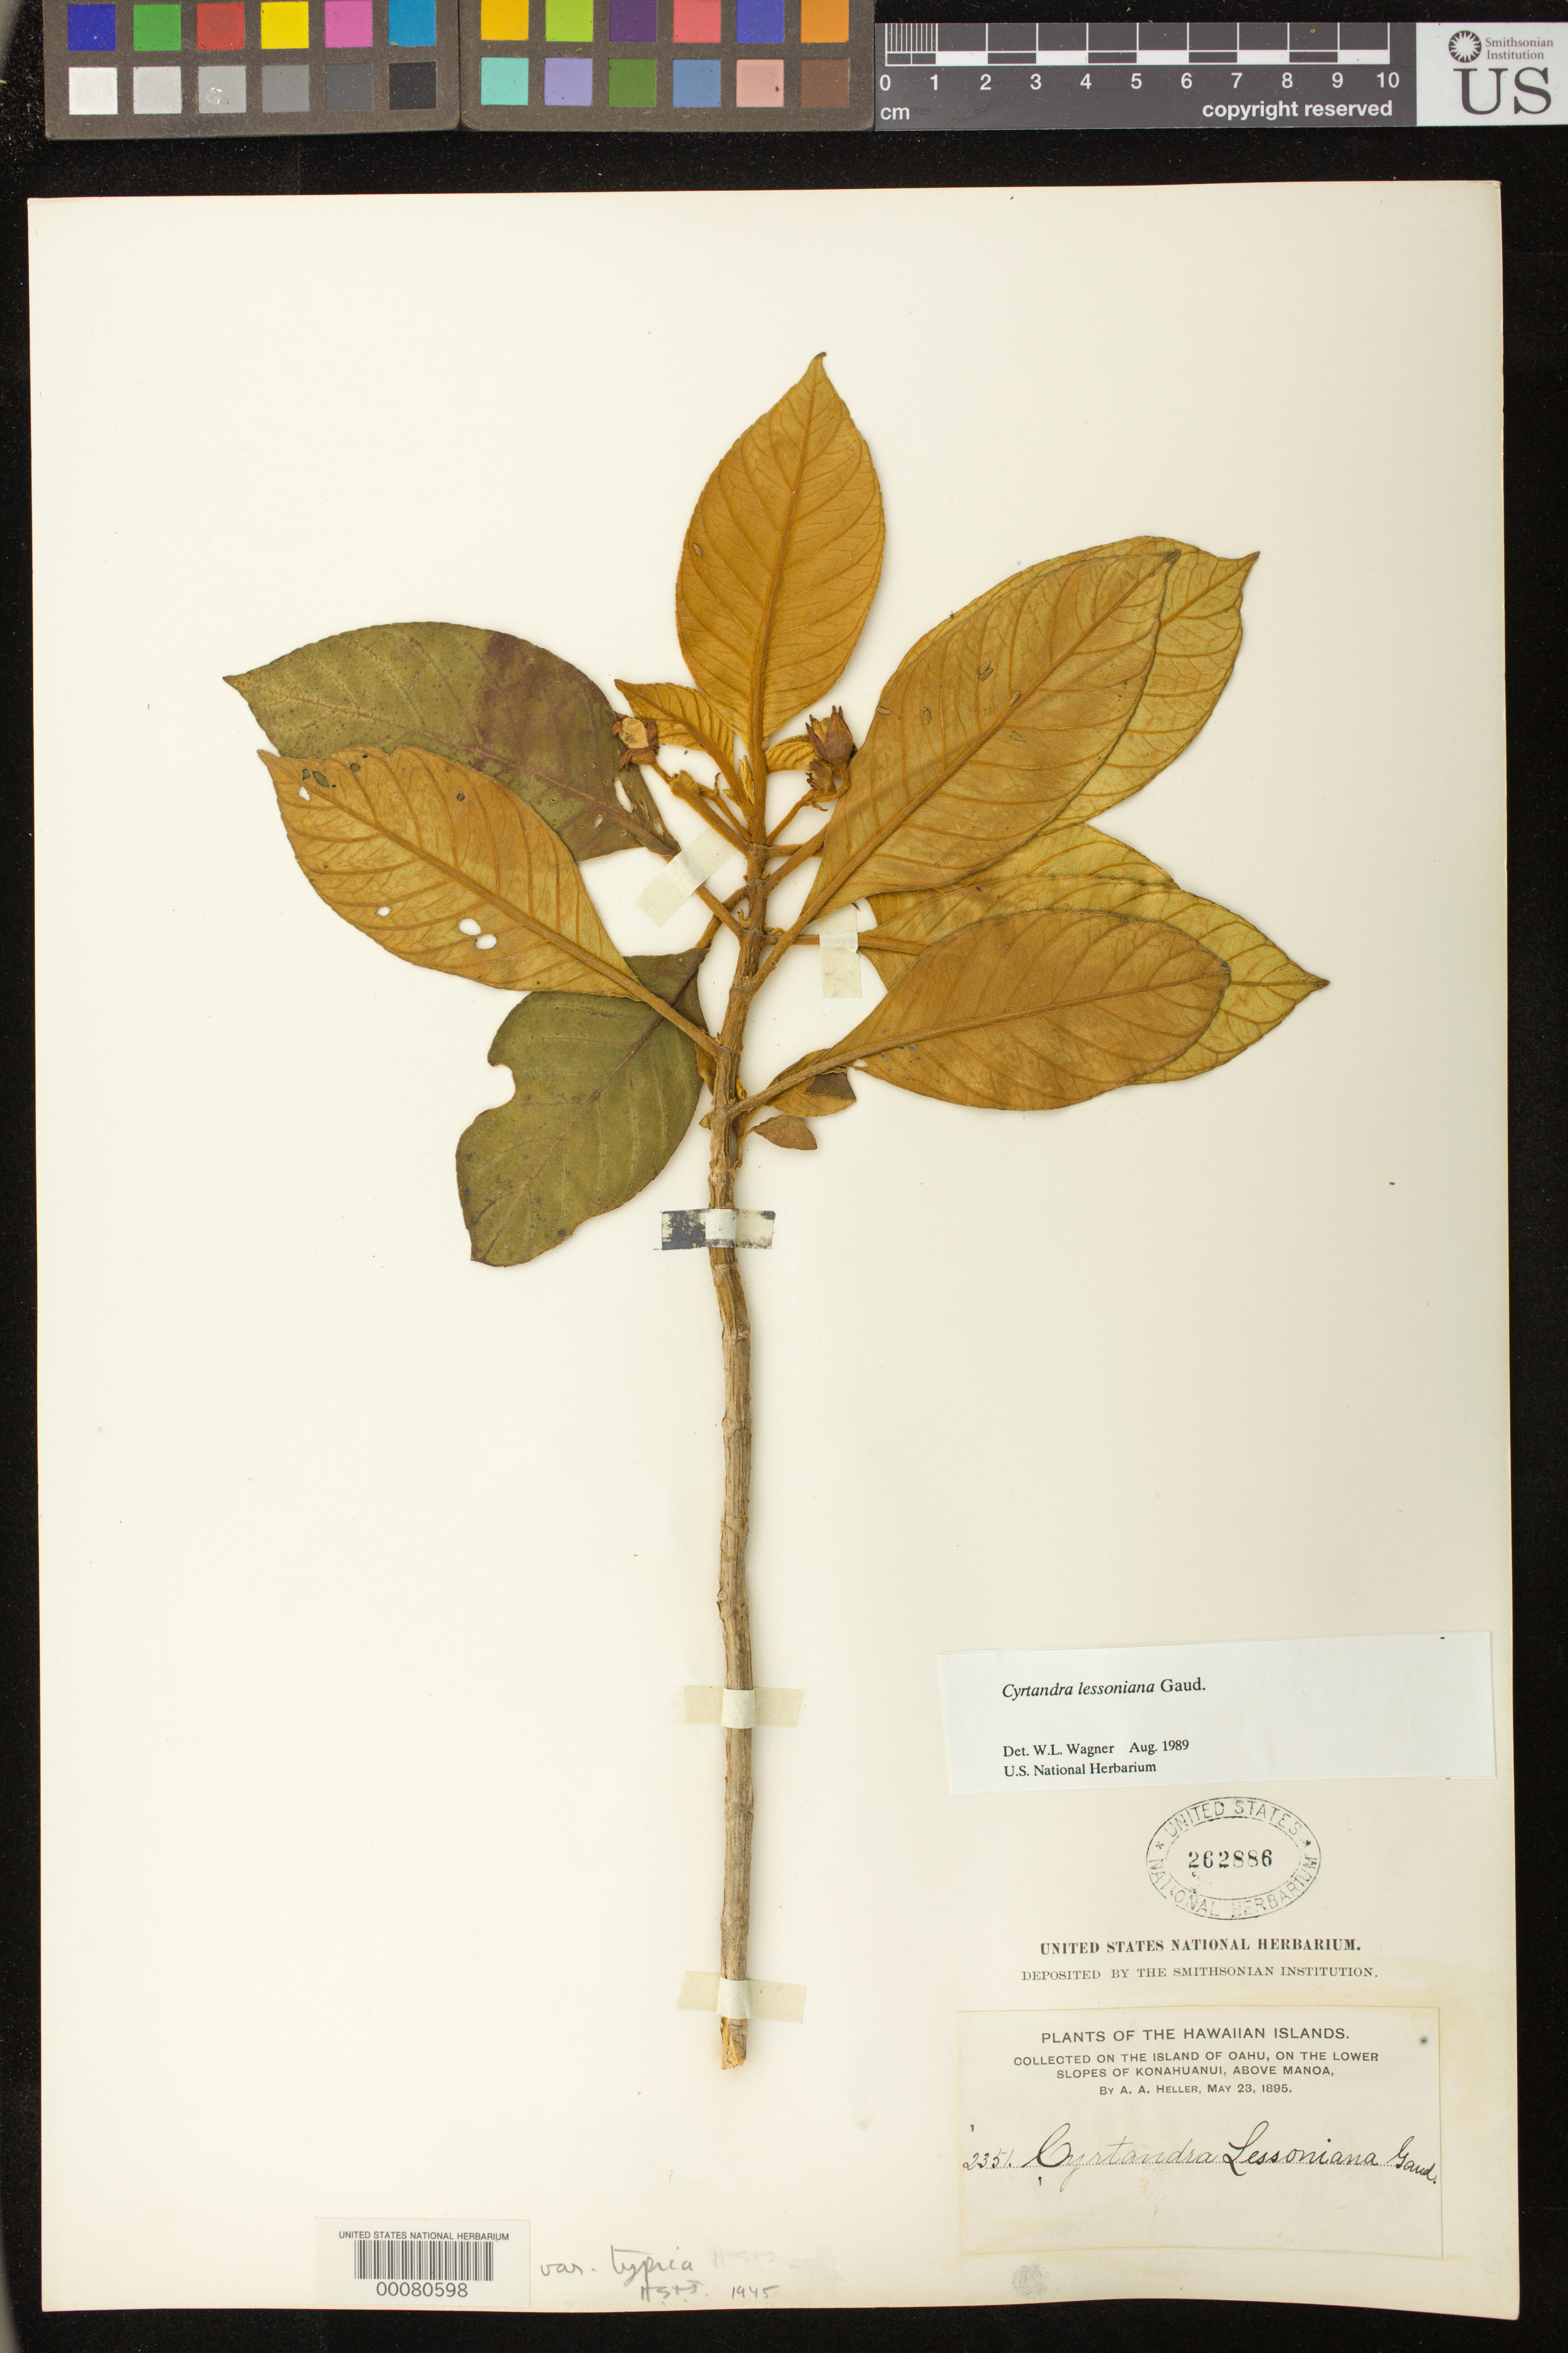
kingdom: Plantae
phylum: Tracheophyta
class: Magnoliopsida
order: Lamiales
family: Gesneriaceae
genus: Cyrtandra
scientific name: Cyrtandra lessoniana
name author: Gaudich.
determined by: St. John, H.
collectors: A. A. Heller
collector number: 2351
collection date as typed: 23 May 1895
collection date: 1895-05-23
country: United States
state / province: Hawaii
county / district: Honolulu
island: Oahu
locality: On the lower slopes of Konahuanui, above Manoa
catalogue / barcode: US 262886